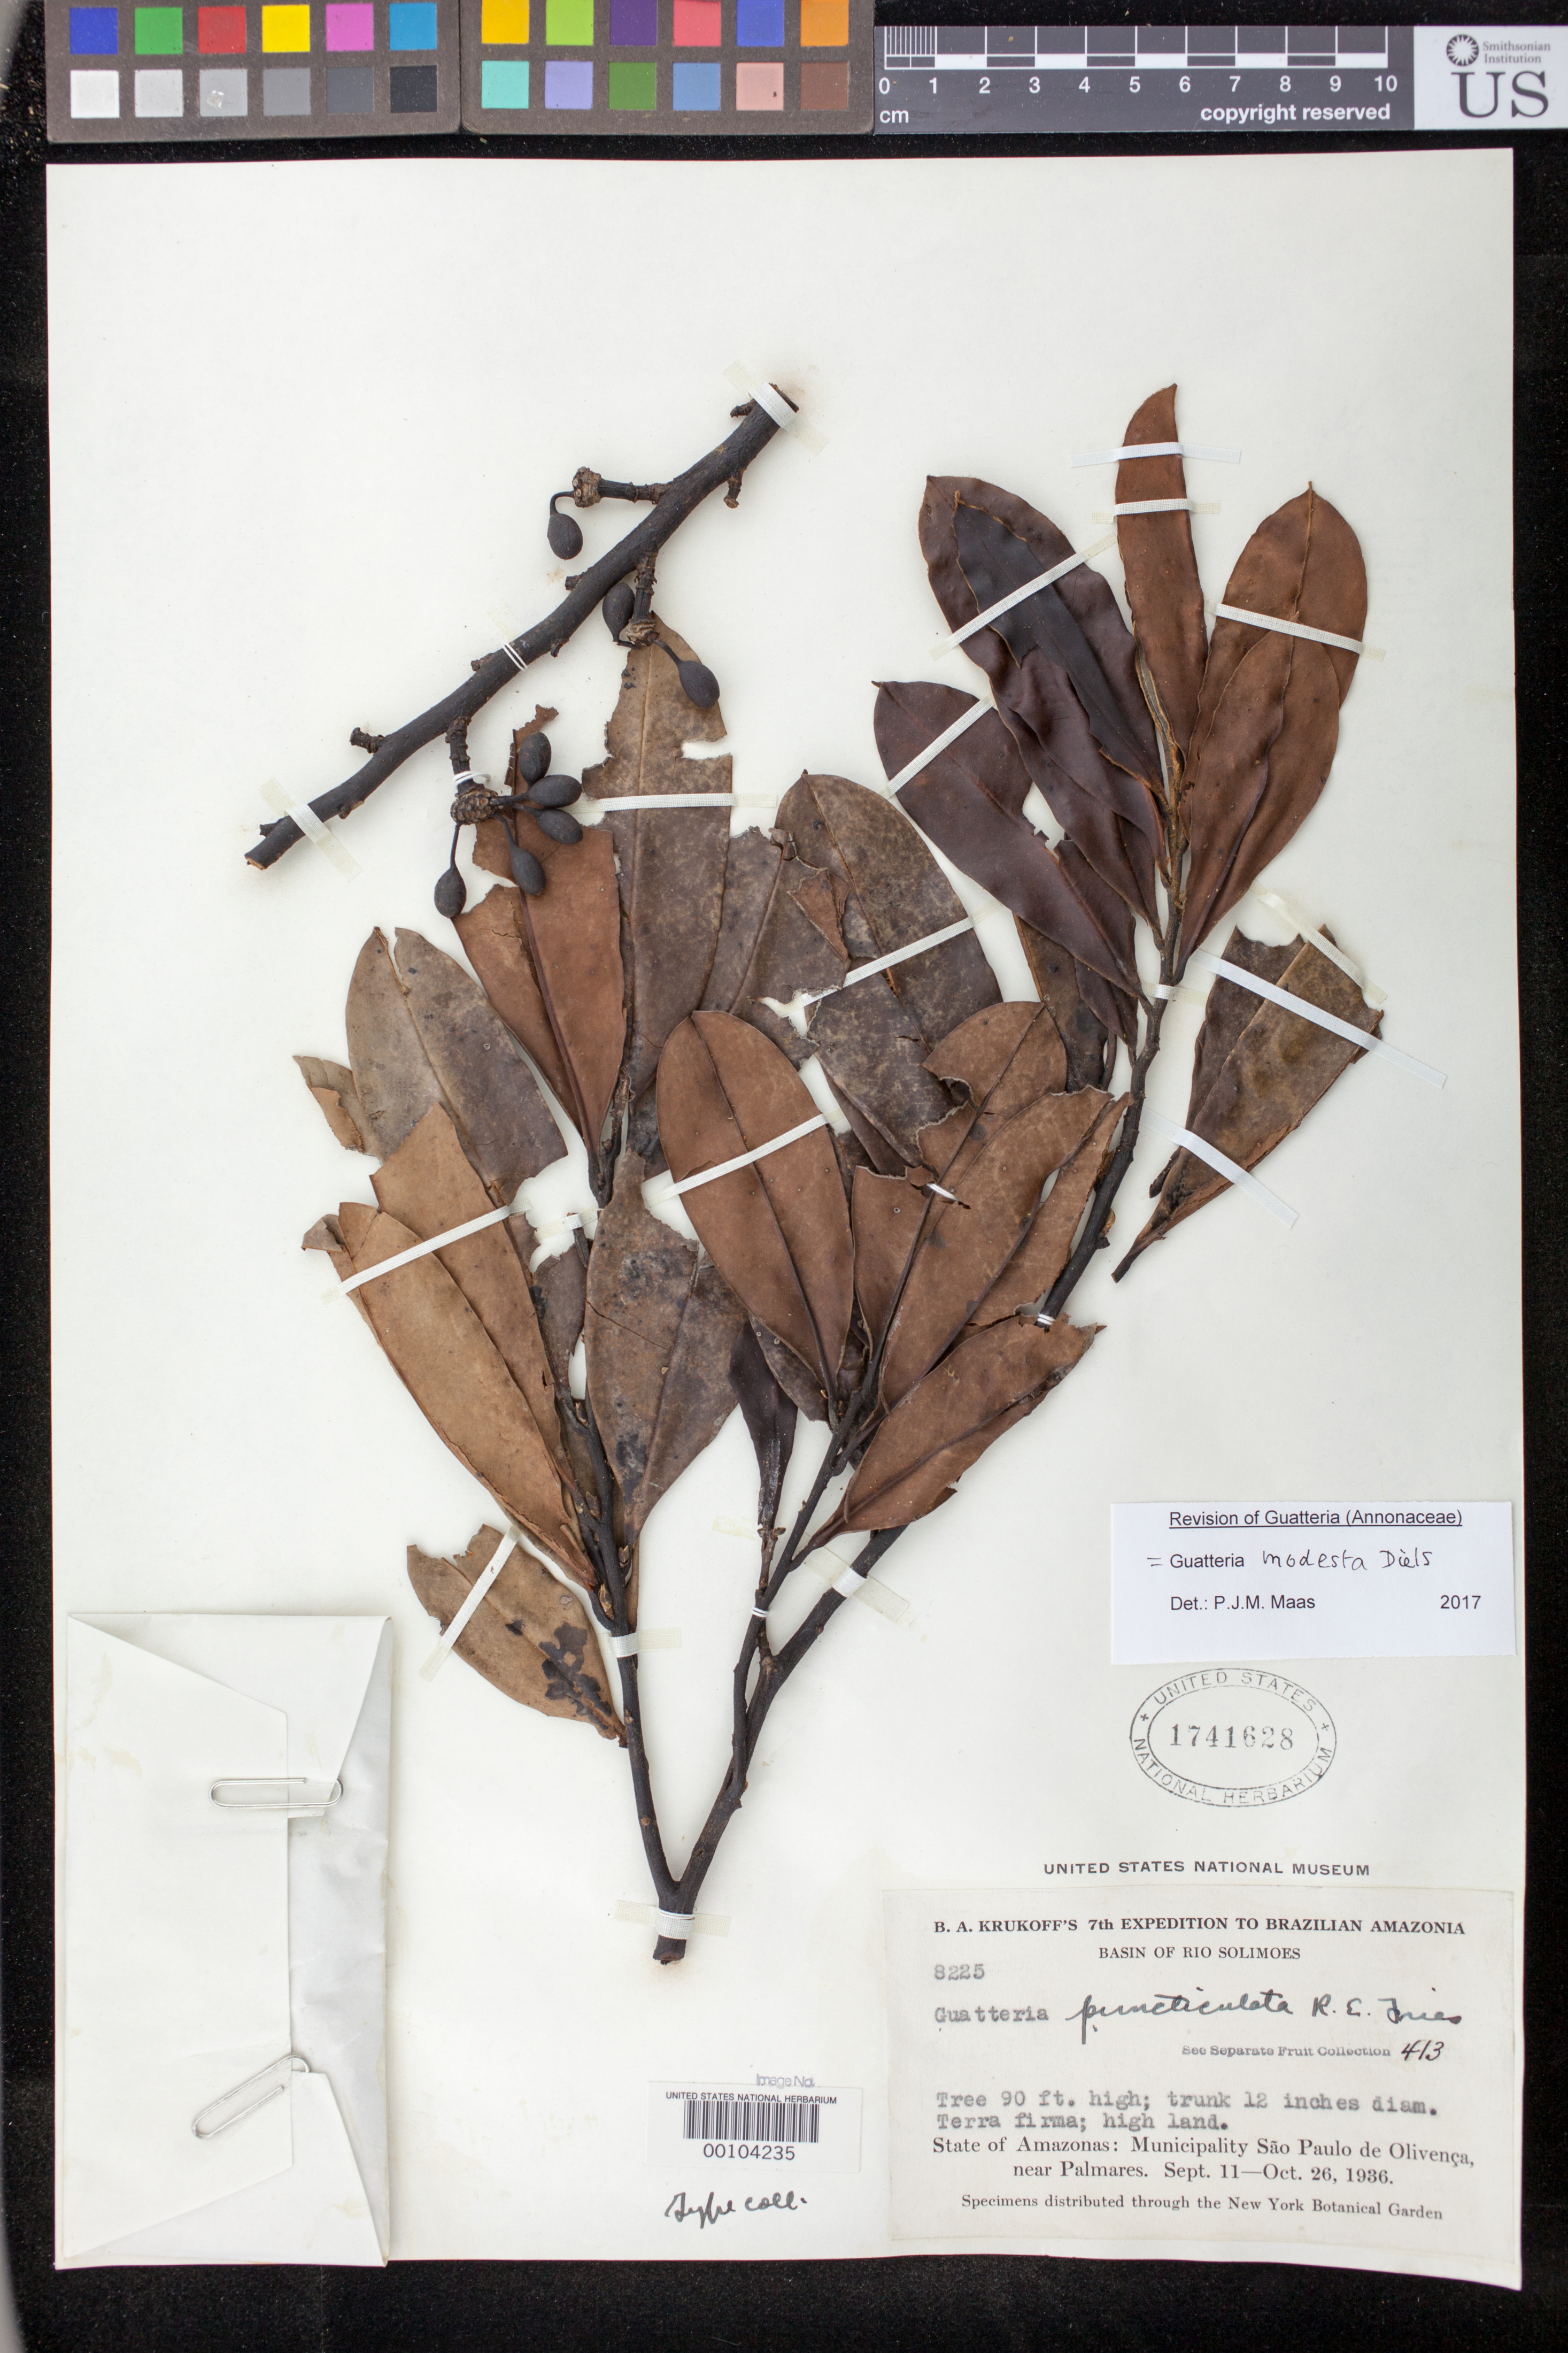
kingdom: Plantae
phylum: Tracheophyta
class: Magnoliopsida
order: Magnoliales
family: Annonaceae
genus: Guatteria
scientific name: Guatteria puncticulata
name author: R.E. Fr.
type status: Isotype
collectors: B. A. Krukoff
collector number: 8225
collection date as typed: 11 Sep 1936 to 26 Oct 1936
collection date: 1936-09-11/1936-10-26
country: Brazil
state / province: Amazonas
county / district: São Paulo de Olivença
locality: Near Palmares.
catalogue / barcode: US 1741628